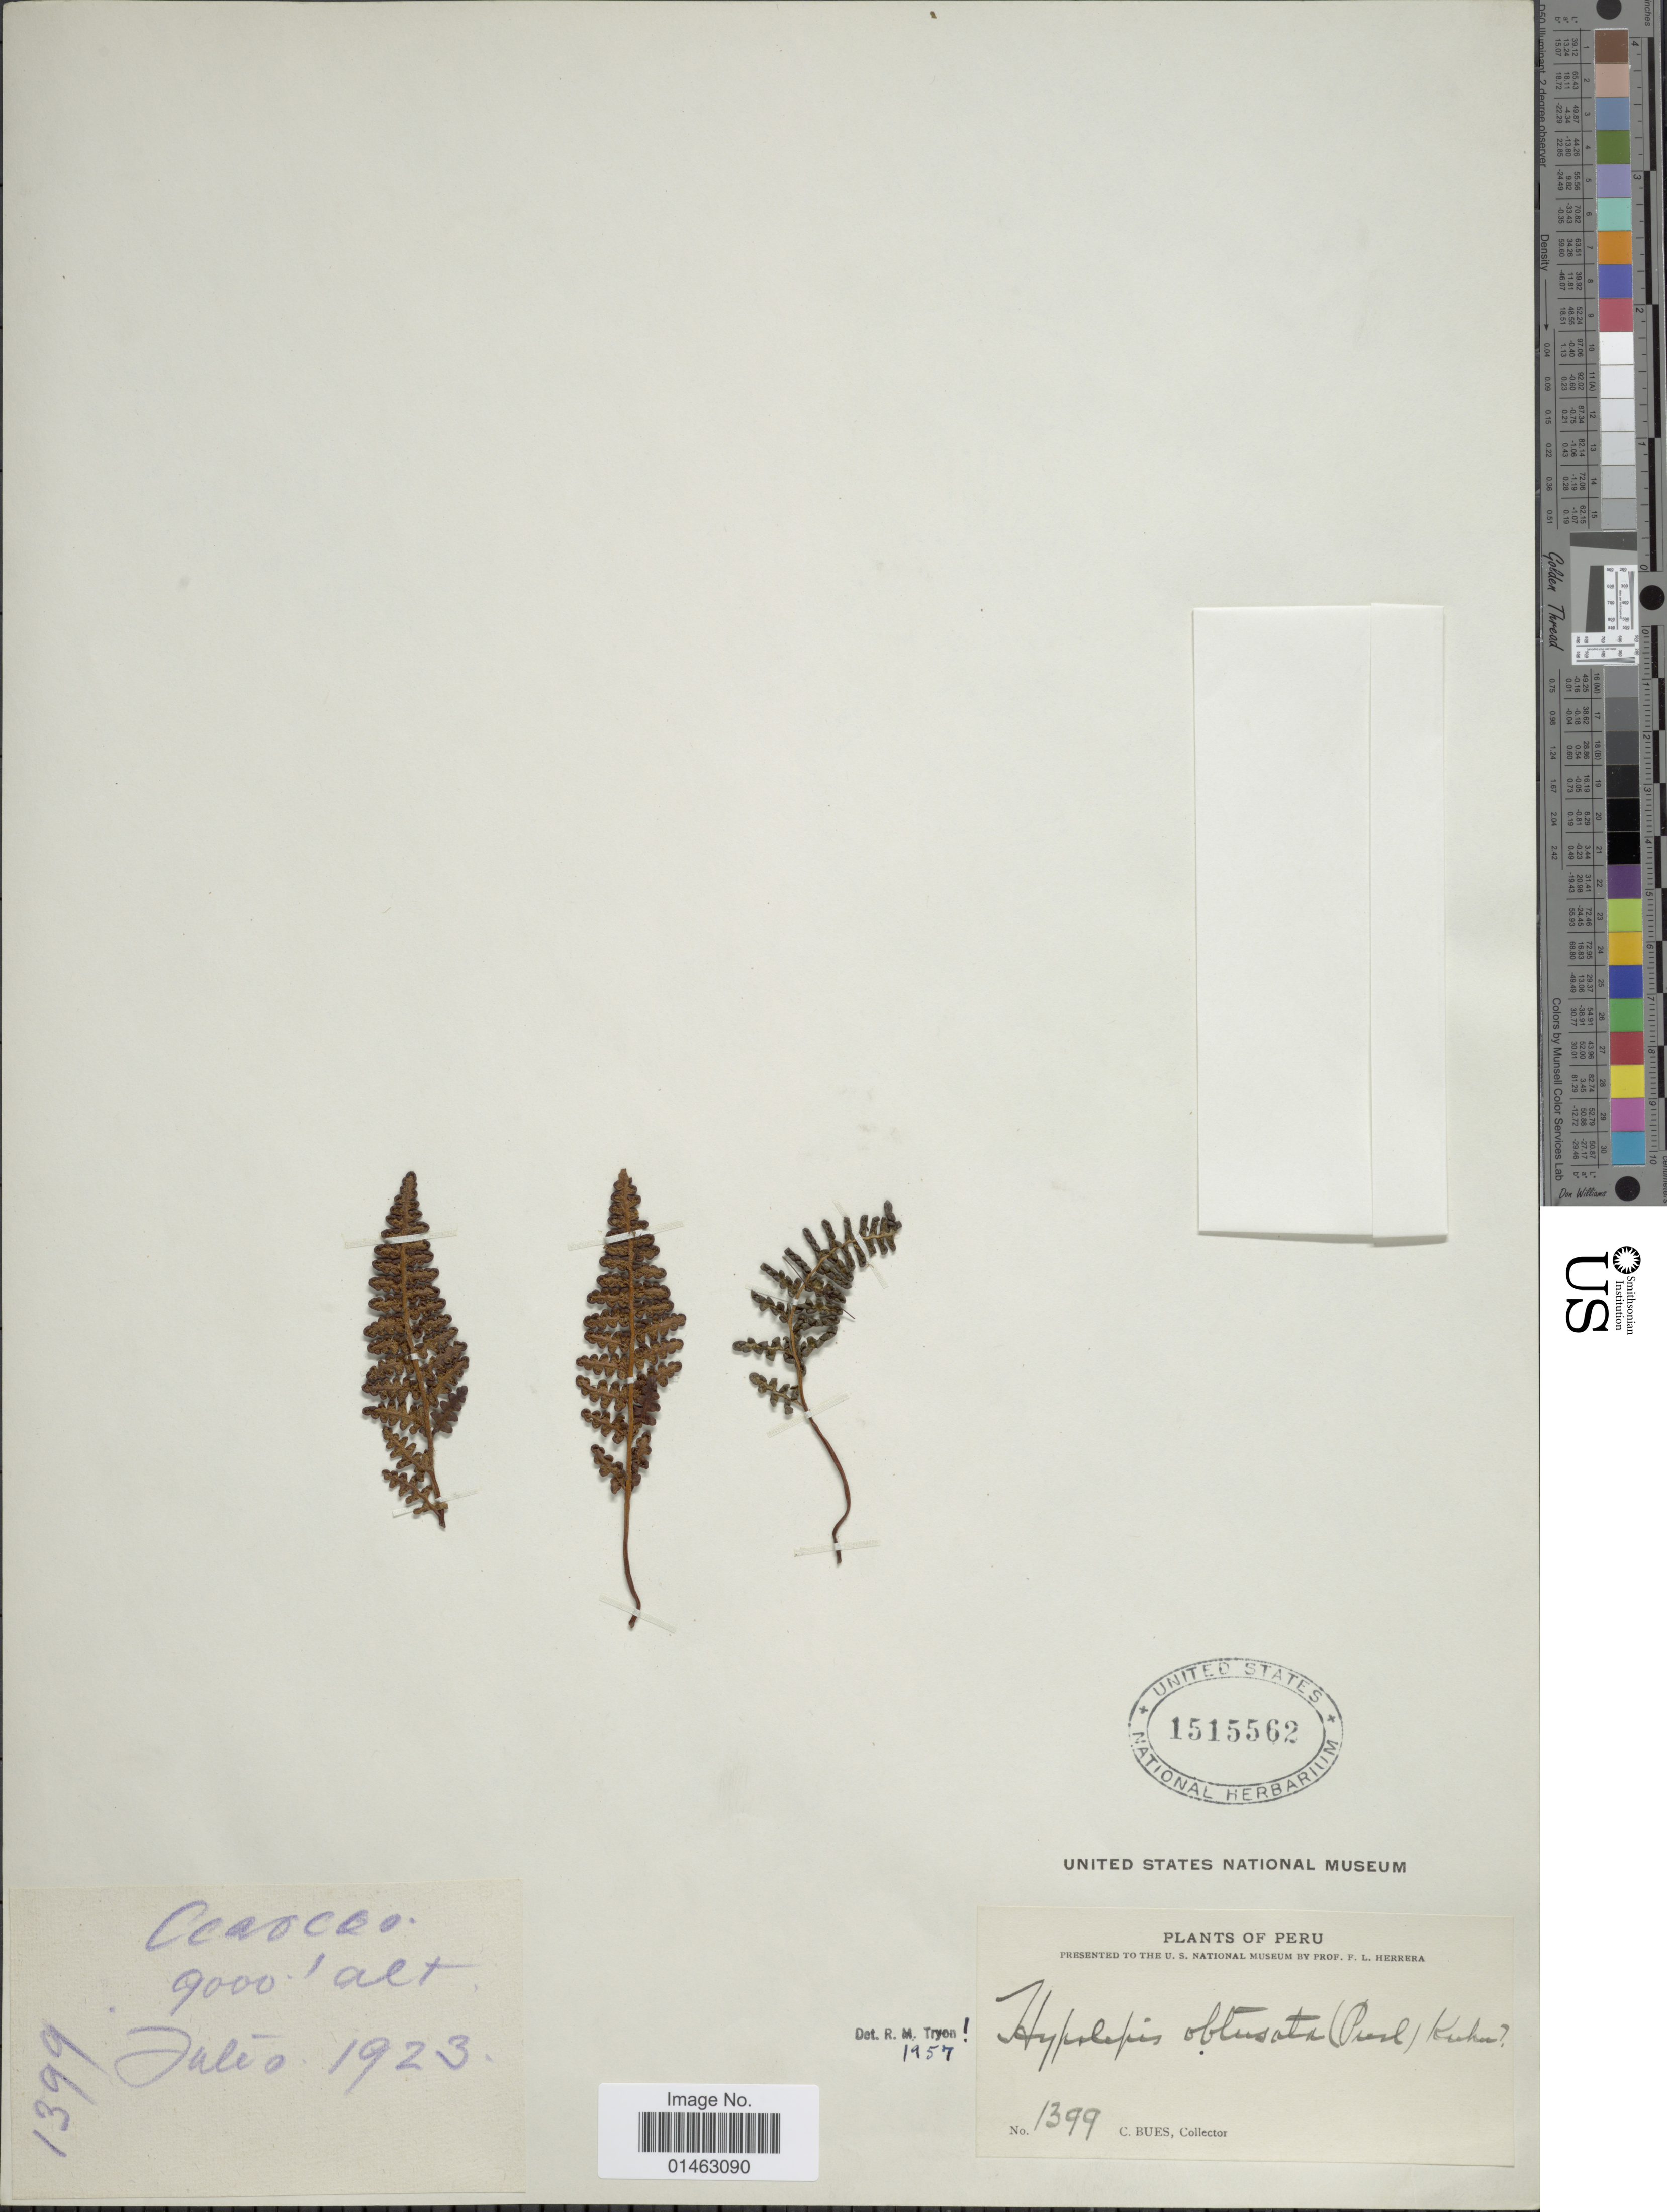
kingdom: Plantae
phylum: Tracheophyta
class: Polypodiopsida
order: Polypodiales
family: Dennstaedtiaceae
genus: Hypolepis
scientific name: Hypolepis obtusata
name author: (C. Presl) Hieron.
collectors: C. Bues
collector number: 1399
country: Peru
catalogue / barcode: US 1515562